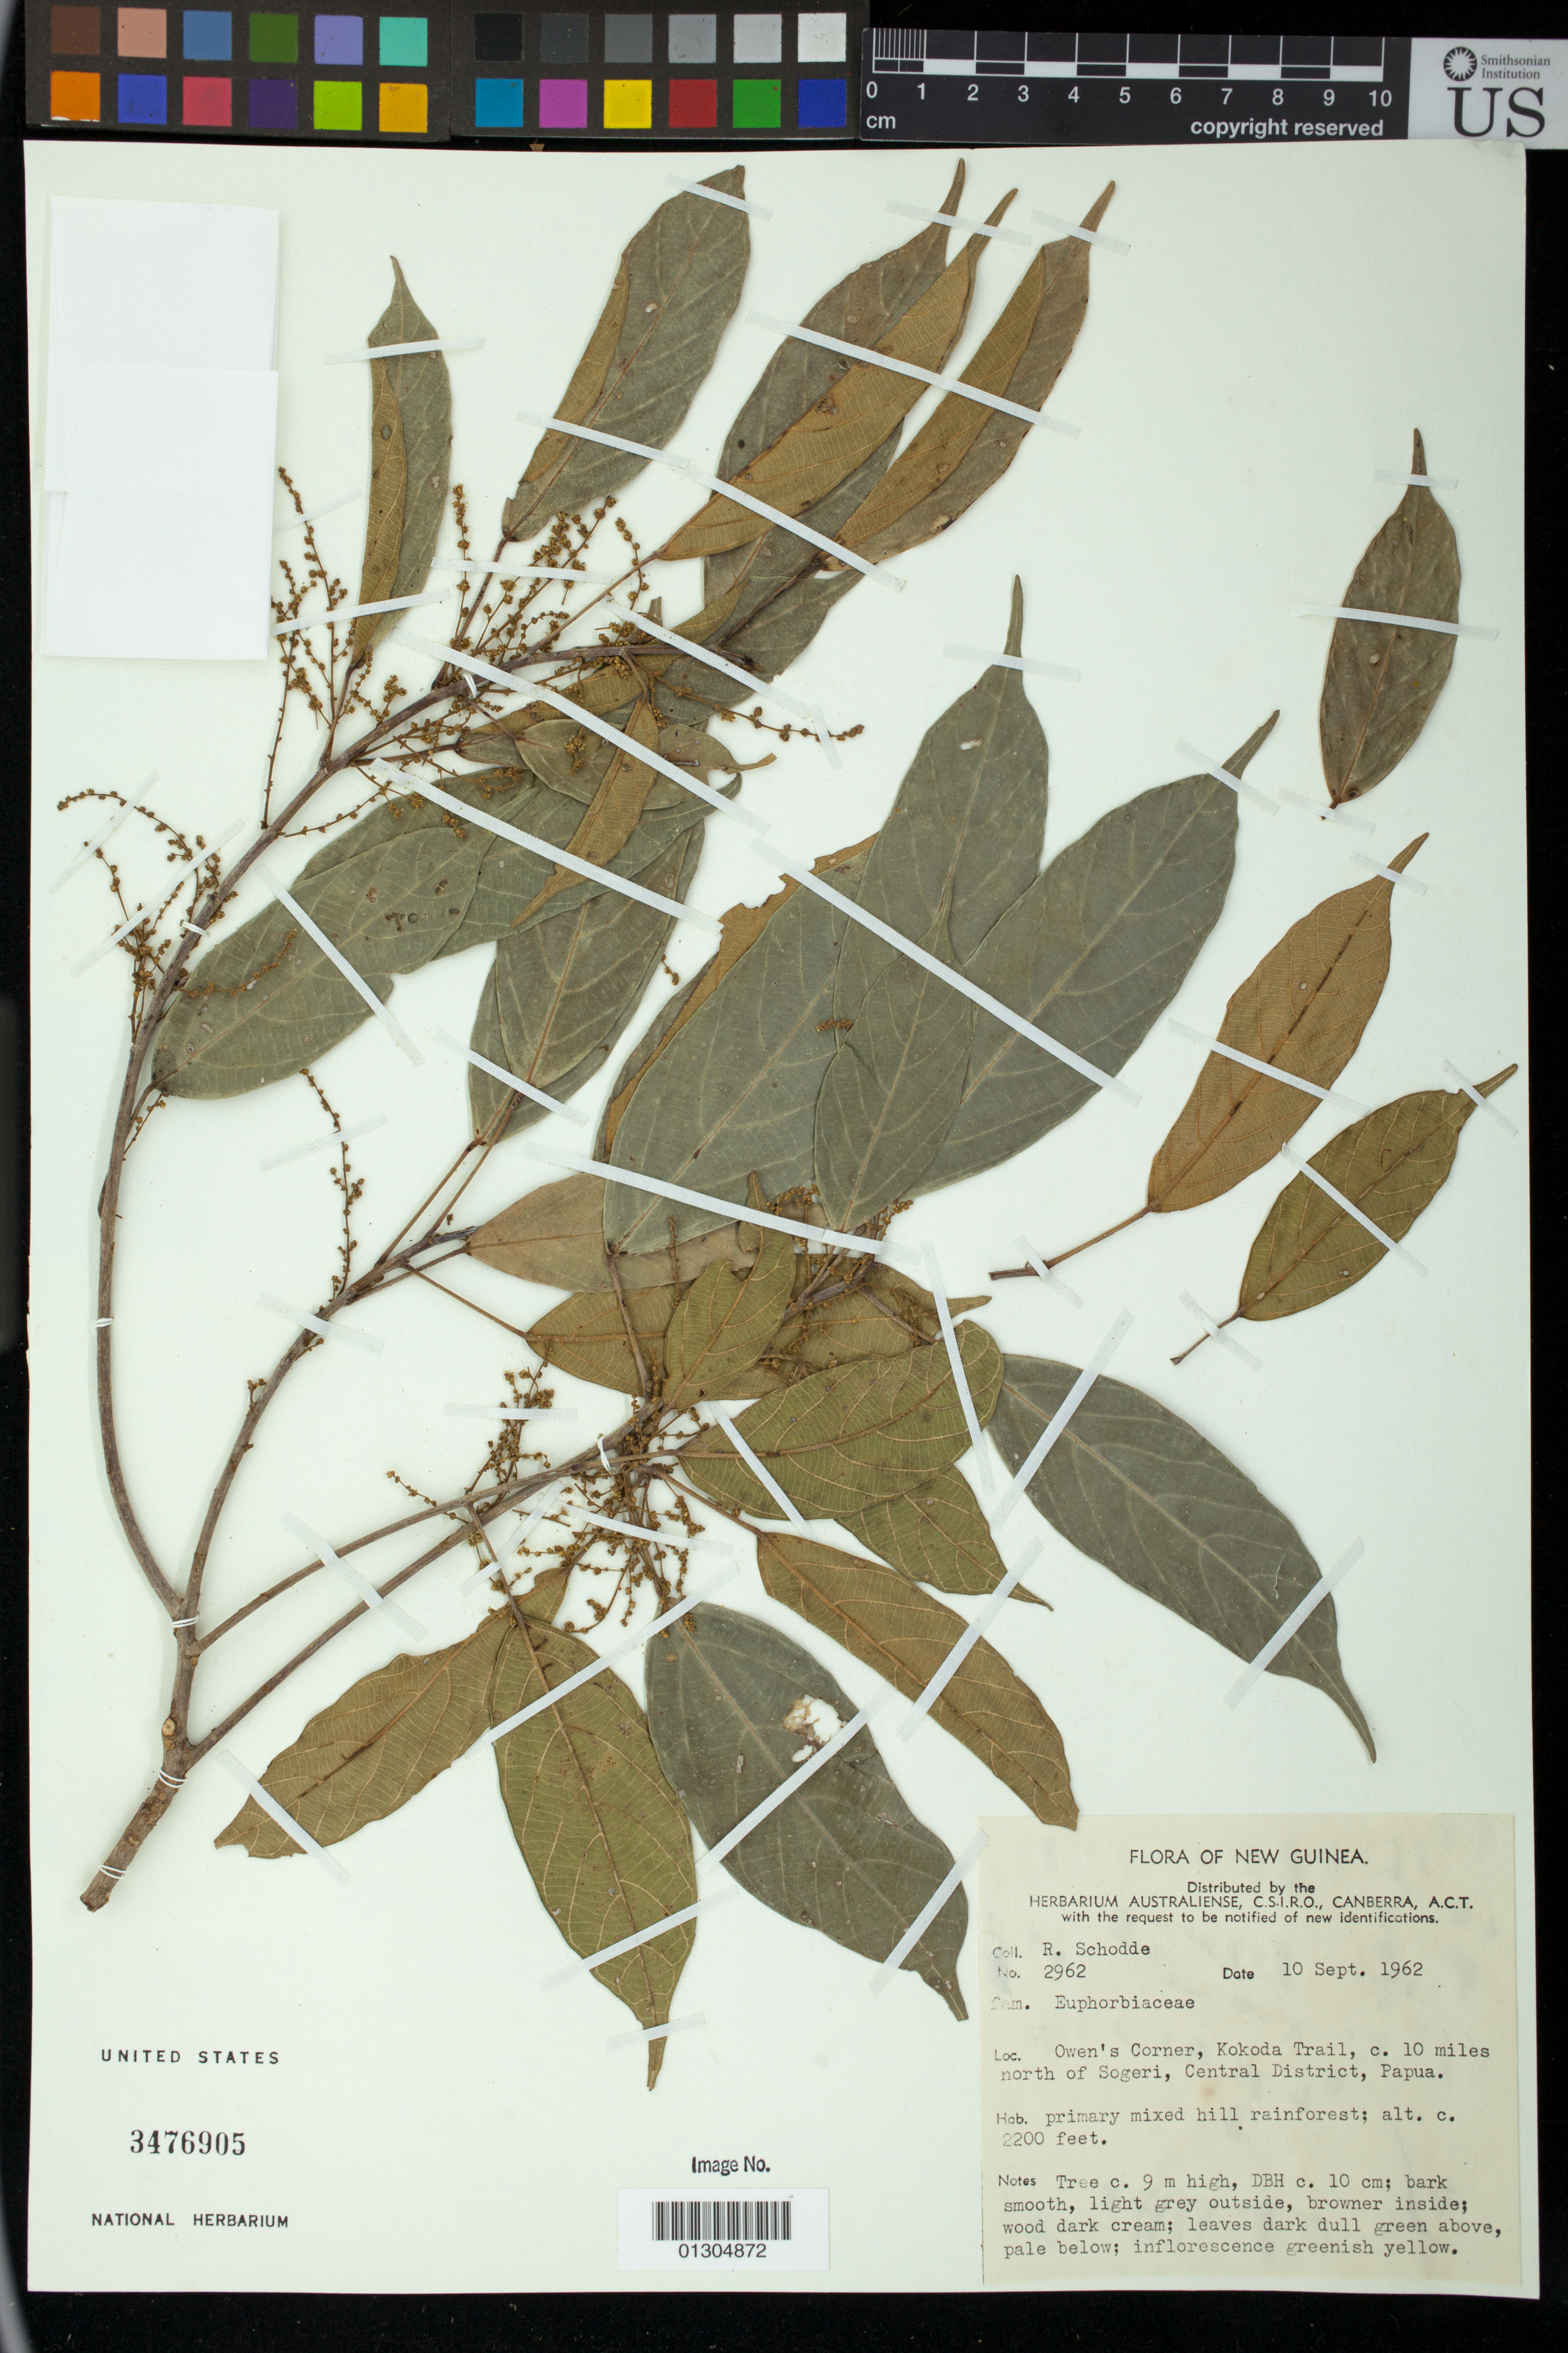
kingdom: Plantae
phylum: Tracheophyta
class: Magnoliopsida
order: Malpighiales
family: Euphorbiaceae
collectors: R. Schodde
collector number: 2962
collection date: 1962-09-10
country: Papua New Guinea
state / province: Central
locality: Owen's Corner, Kokoda Trail, c. 10 miles north of Sogeri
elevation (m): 671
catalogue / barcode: US 3476905